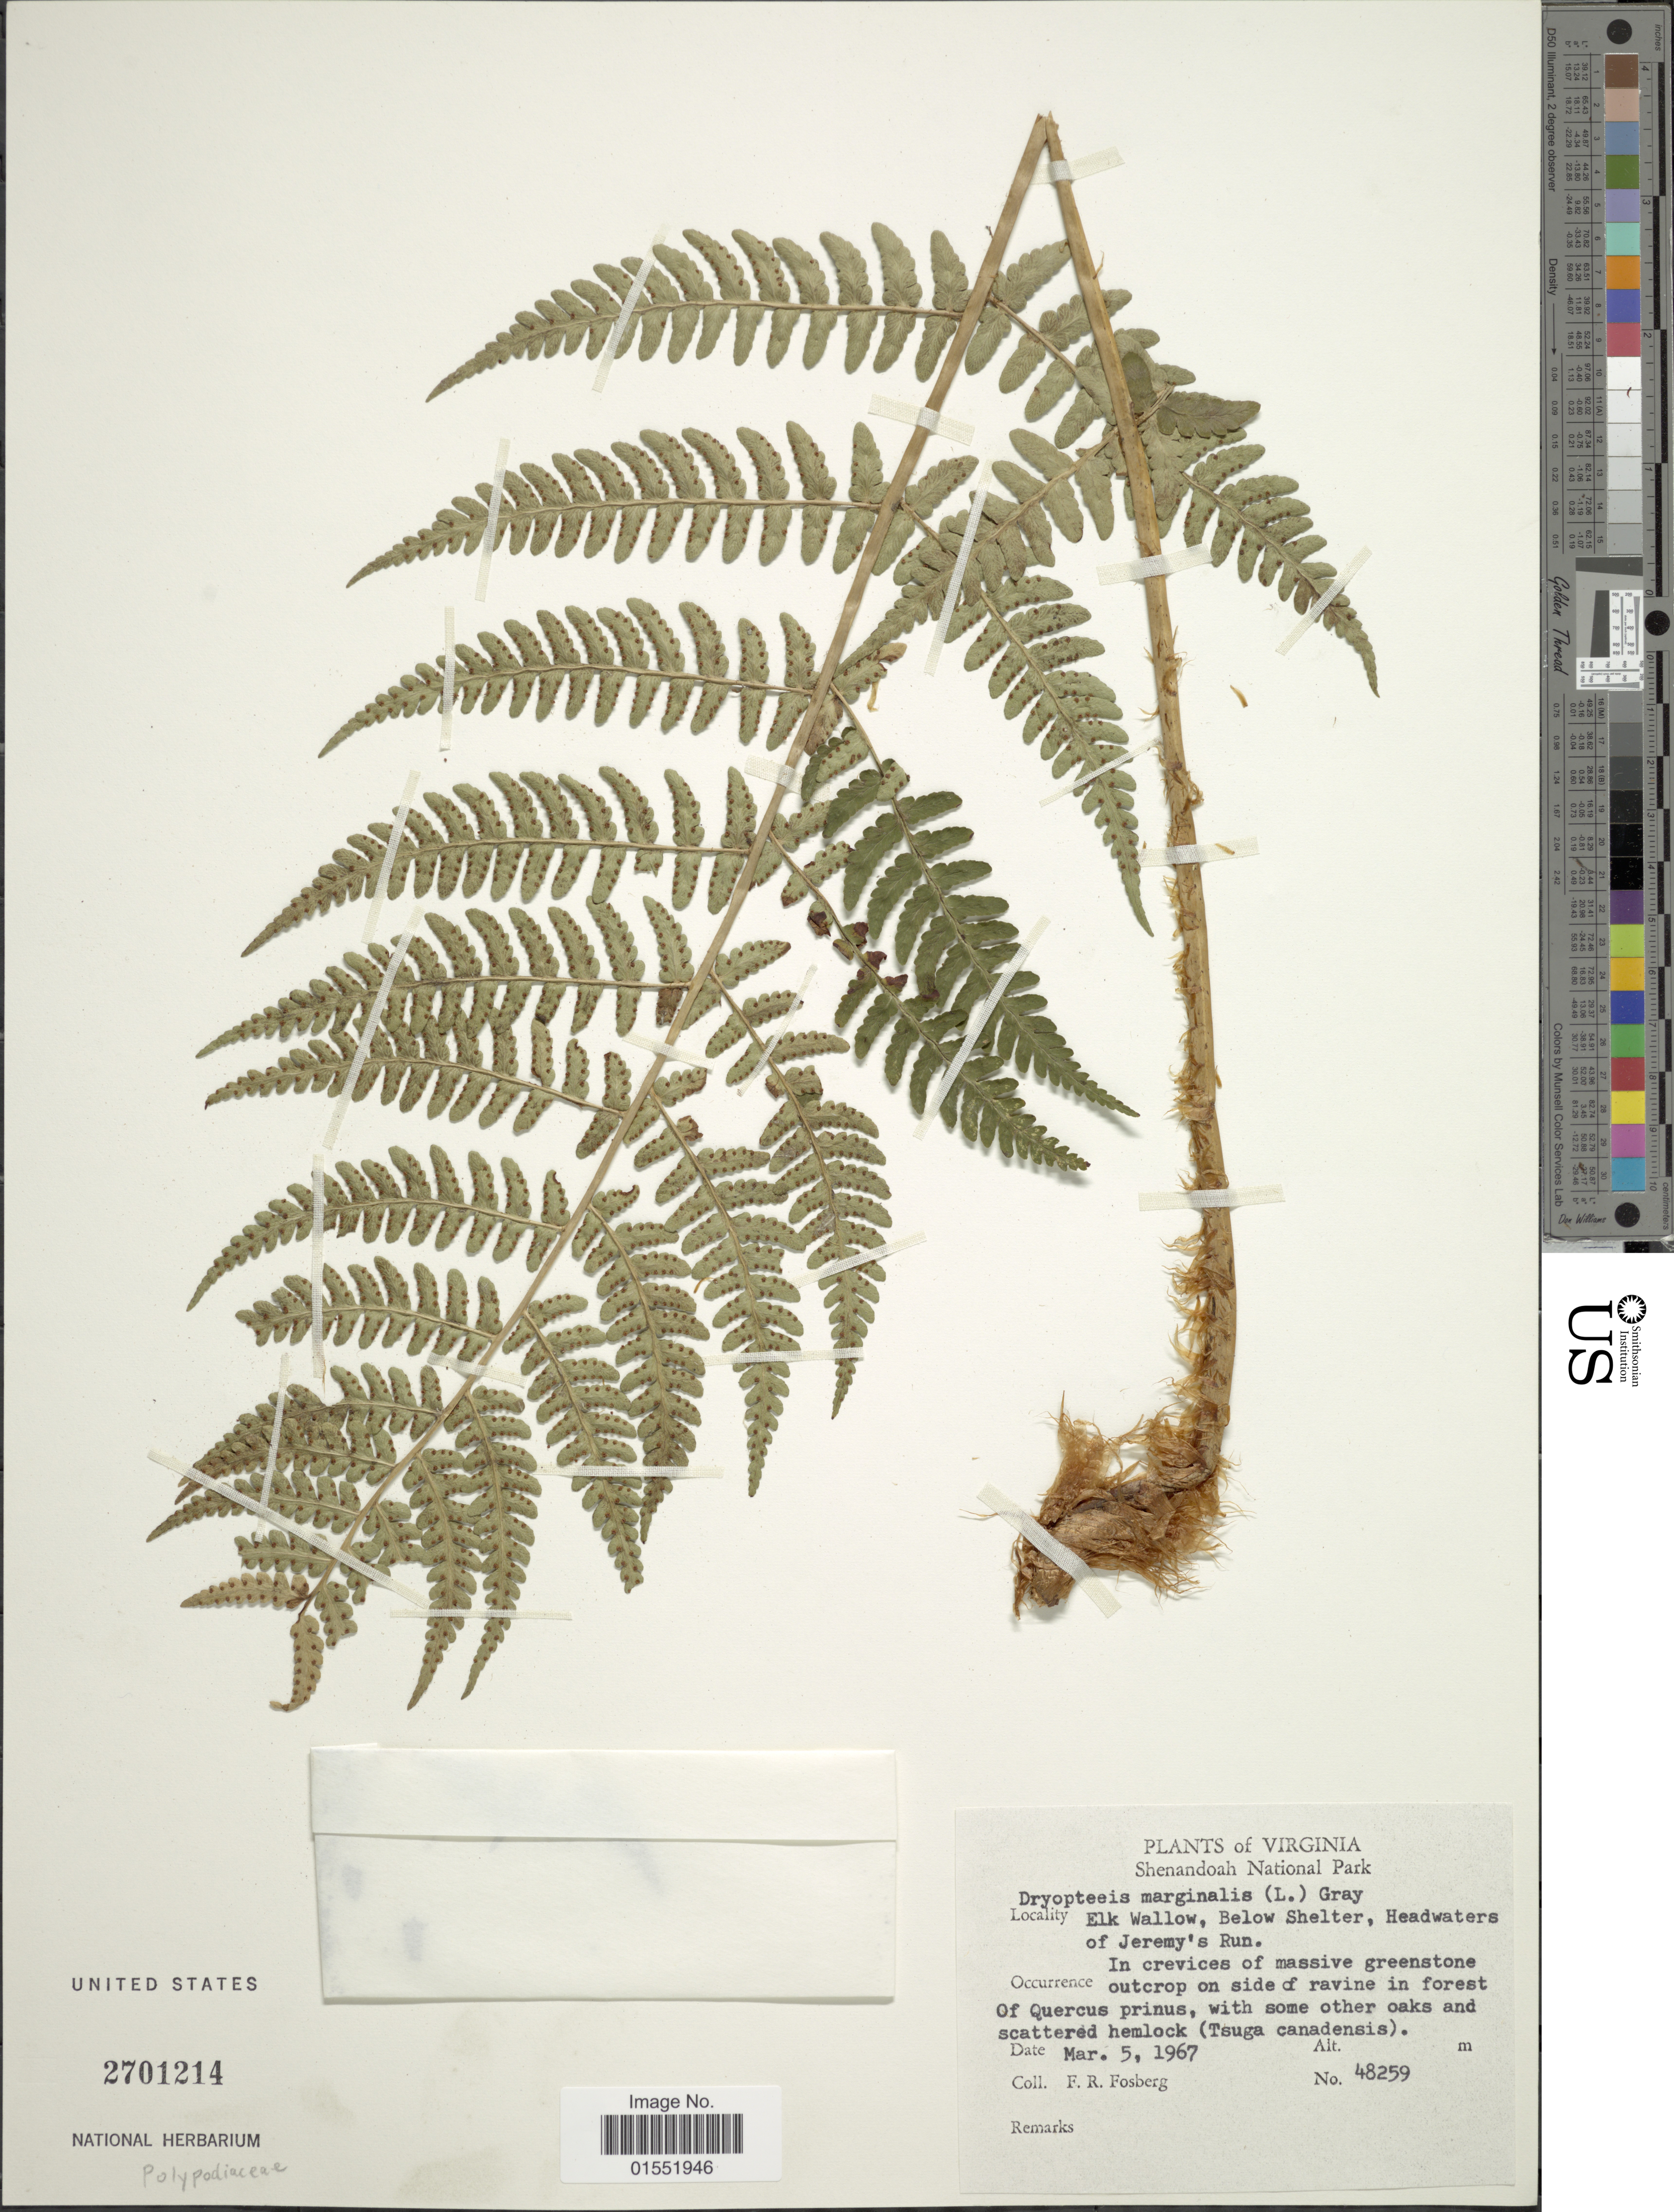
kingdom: Plantae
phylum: Tracheophyta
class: Polypodiopsida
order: Polypodiales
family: Dryopteridaceae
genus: Dryopteris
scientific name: Dryopteris marginalis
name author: (L.) A. Gray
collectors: F. R. Fosberg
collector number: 48259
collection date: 1967-03-05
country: United States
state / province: Virginia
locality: Shenandoah National Park. Elk Wallow, Below Shelter, Headwaters of Jeremy's Run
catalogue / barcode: US 2701214